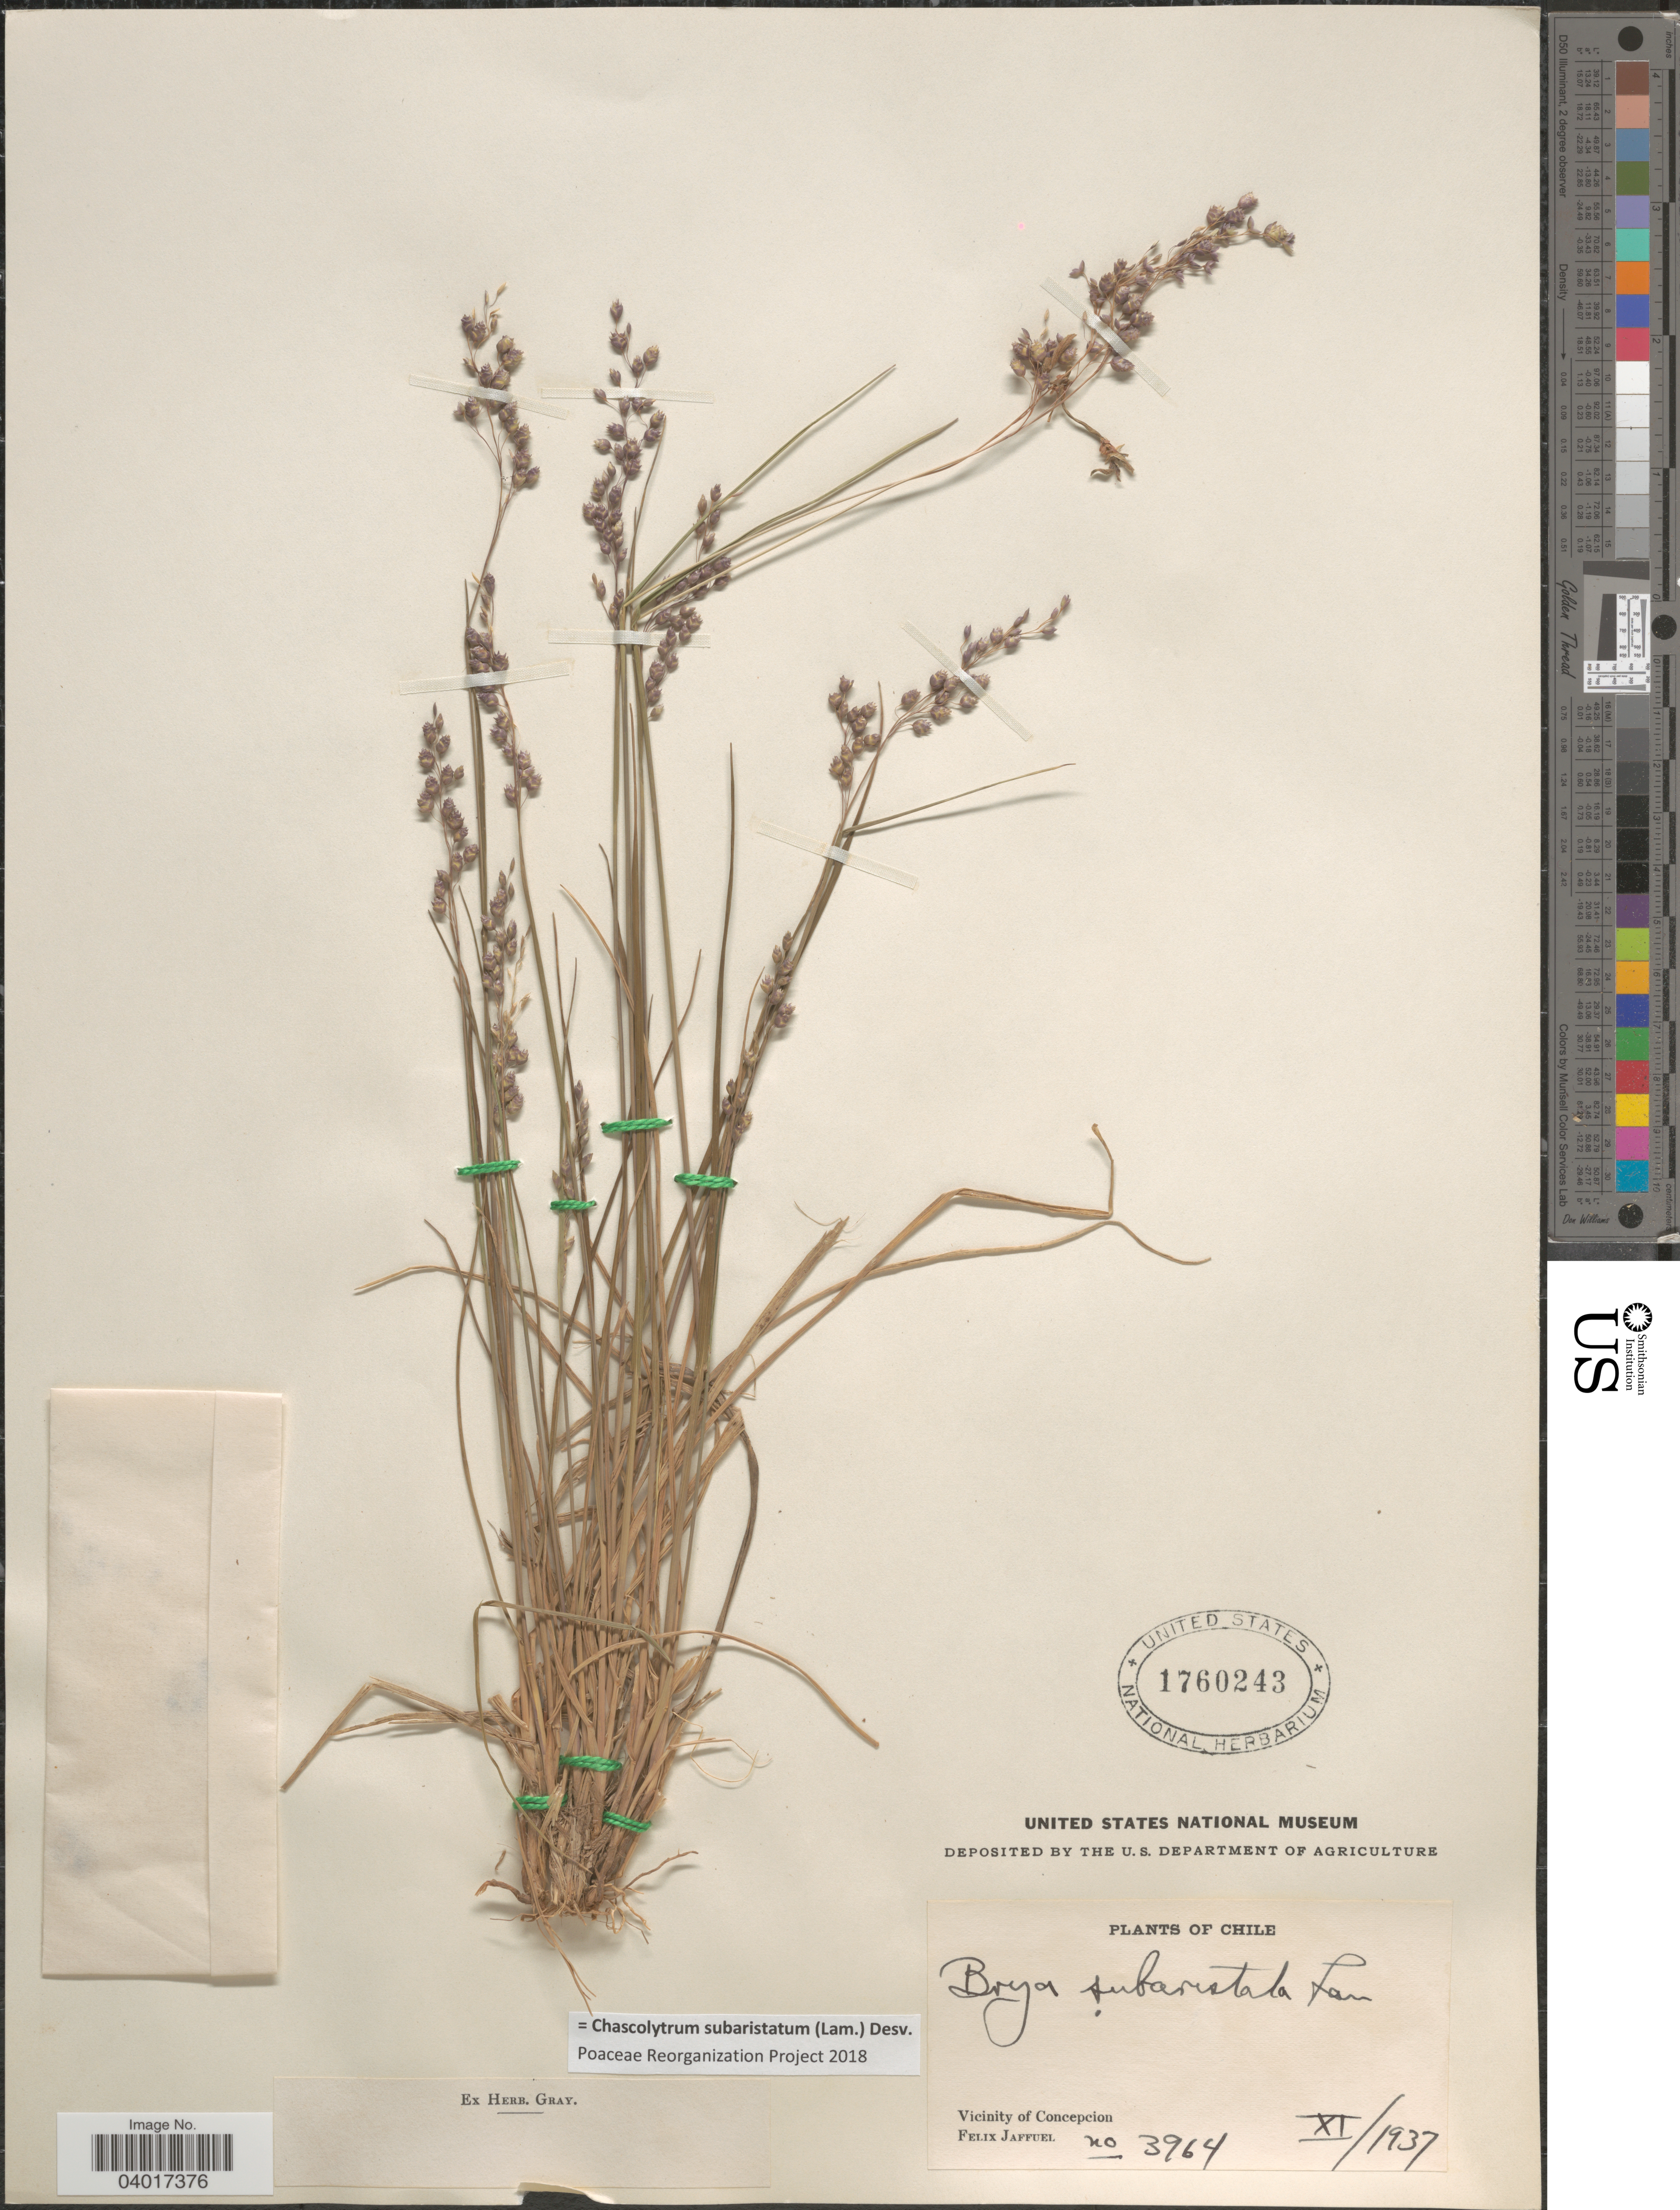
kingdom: Plantae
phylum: Tracheophyta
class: Liliopsida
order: Poales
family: Poaceae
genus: Chascolytrum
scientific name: Chascolytrum subaristatum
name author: (Lam.) Desv.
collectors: F. Jaffuel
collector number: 3964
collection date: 1937-11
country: Chile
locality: Vicinity of Concepcion.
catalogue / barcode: US 1760243